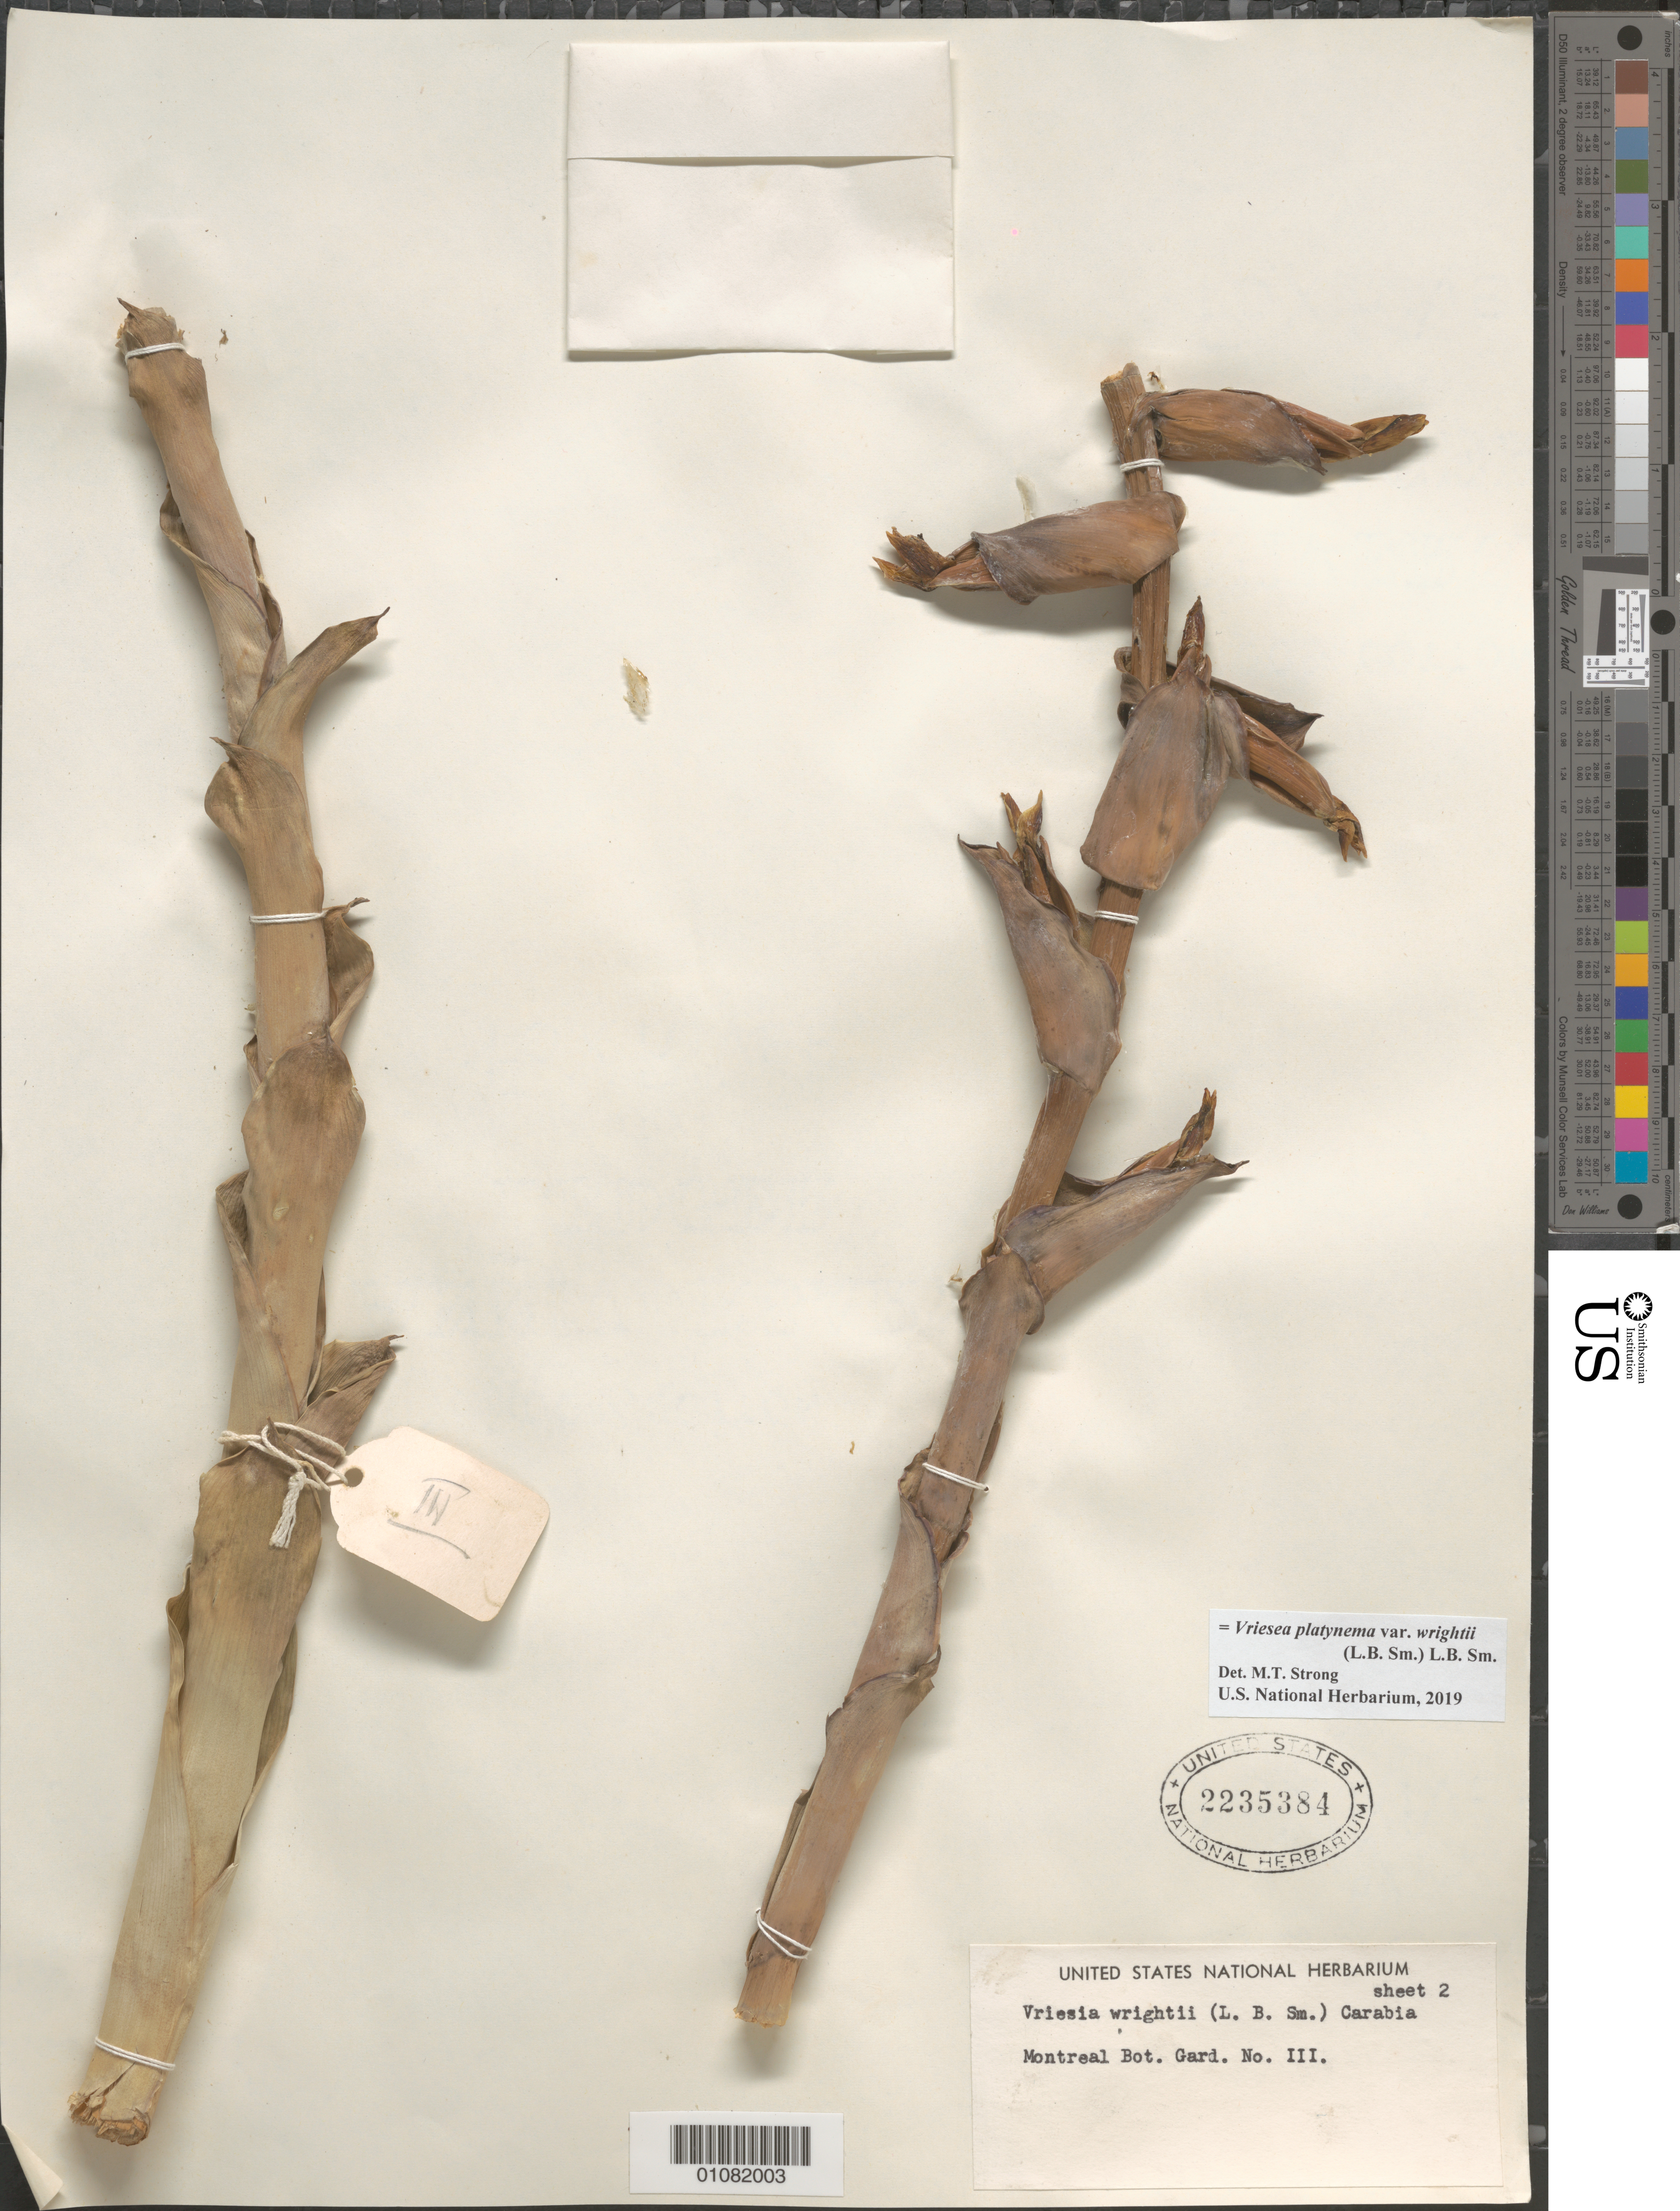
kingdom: Plantae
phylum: Tracheophyta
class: Liliopsida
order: Poales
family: Bromeliaceae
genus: Vriesea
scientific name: Vriesea platynema var. wrightii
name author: (L.B. Sm.) L.B. Sm.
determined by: Strong, Mark T., (BOT), Smithsonian Institution - National Museum of Natural History (UNITED STATES)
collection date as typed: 06 Mar 1956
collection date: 1956-03-06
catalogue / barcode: US 2235384